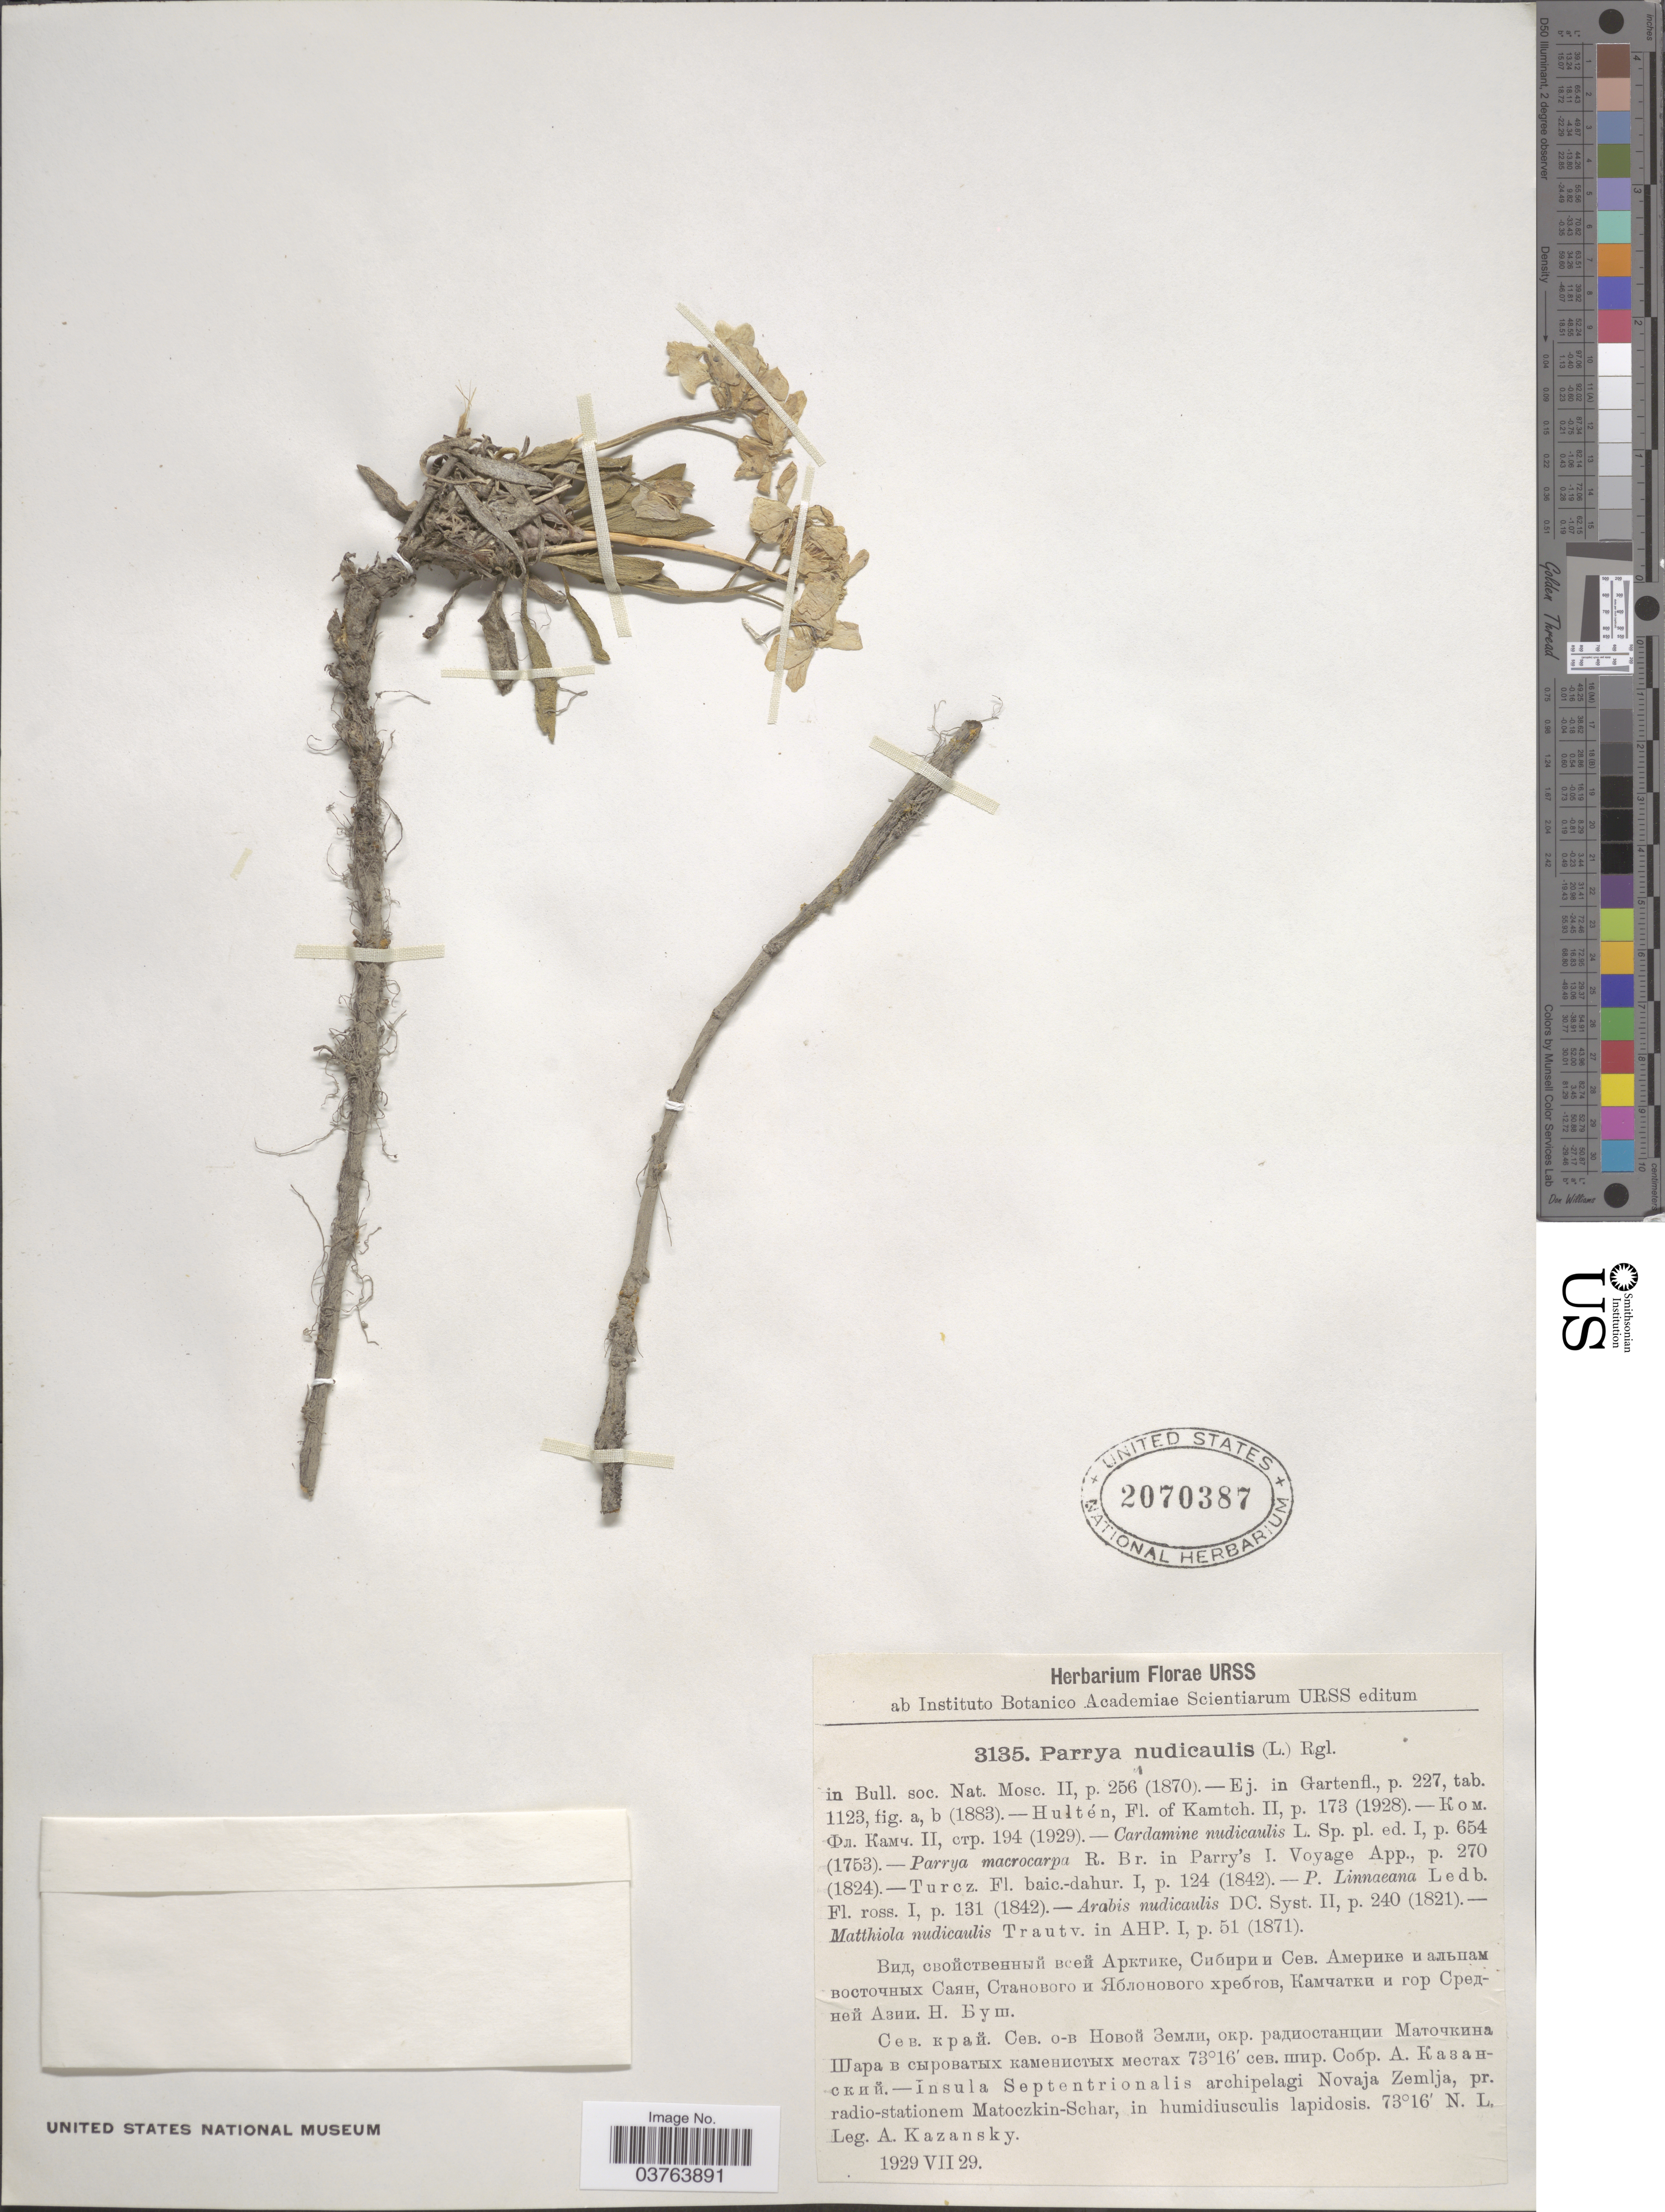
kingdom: Plantae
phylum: Tracheophyta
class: Magnoliopsida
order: Brassicales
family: Brassicaceae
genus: Parrya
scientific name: Parrya nudicaulis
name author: (L.) Regel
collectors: A. Kazansky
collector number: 3135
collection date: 1929-07-29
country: Russian Federation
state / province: Arkhangelsk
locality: Insula Septentrionalis archipelagi Novaja Zemlja, pr. radio-stationem Matoczkin-Schar.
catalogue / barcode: US 2070387